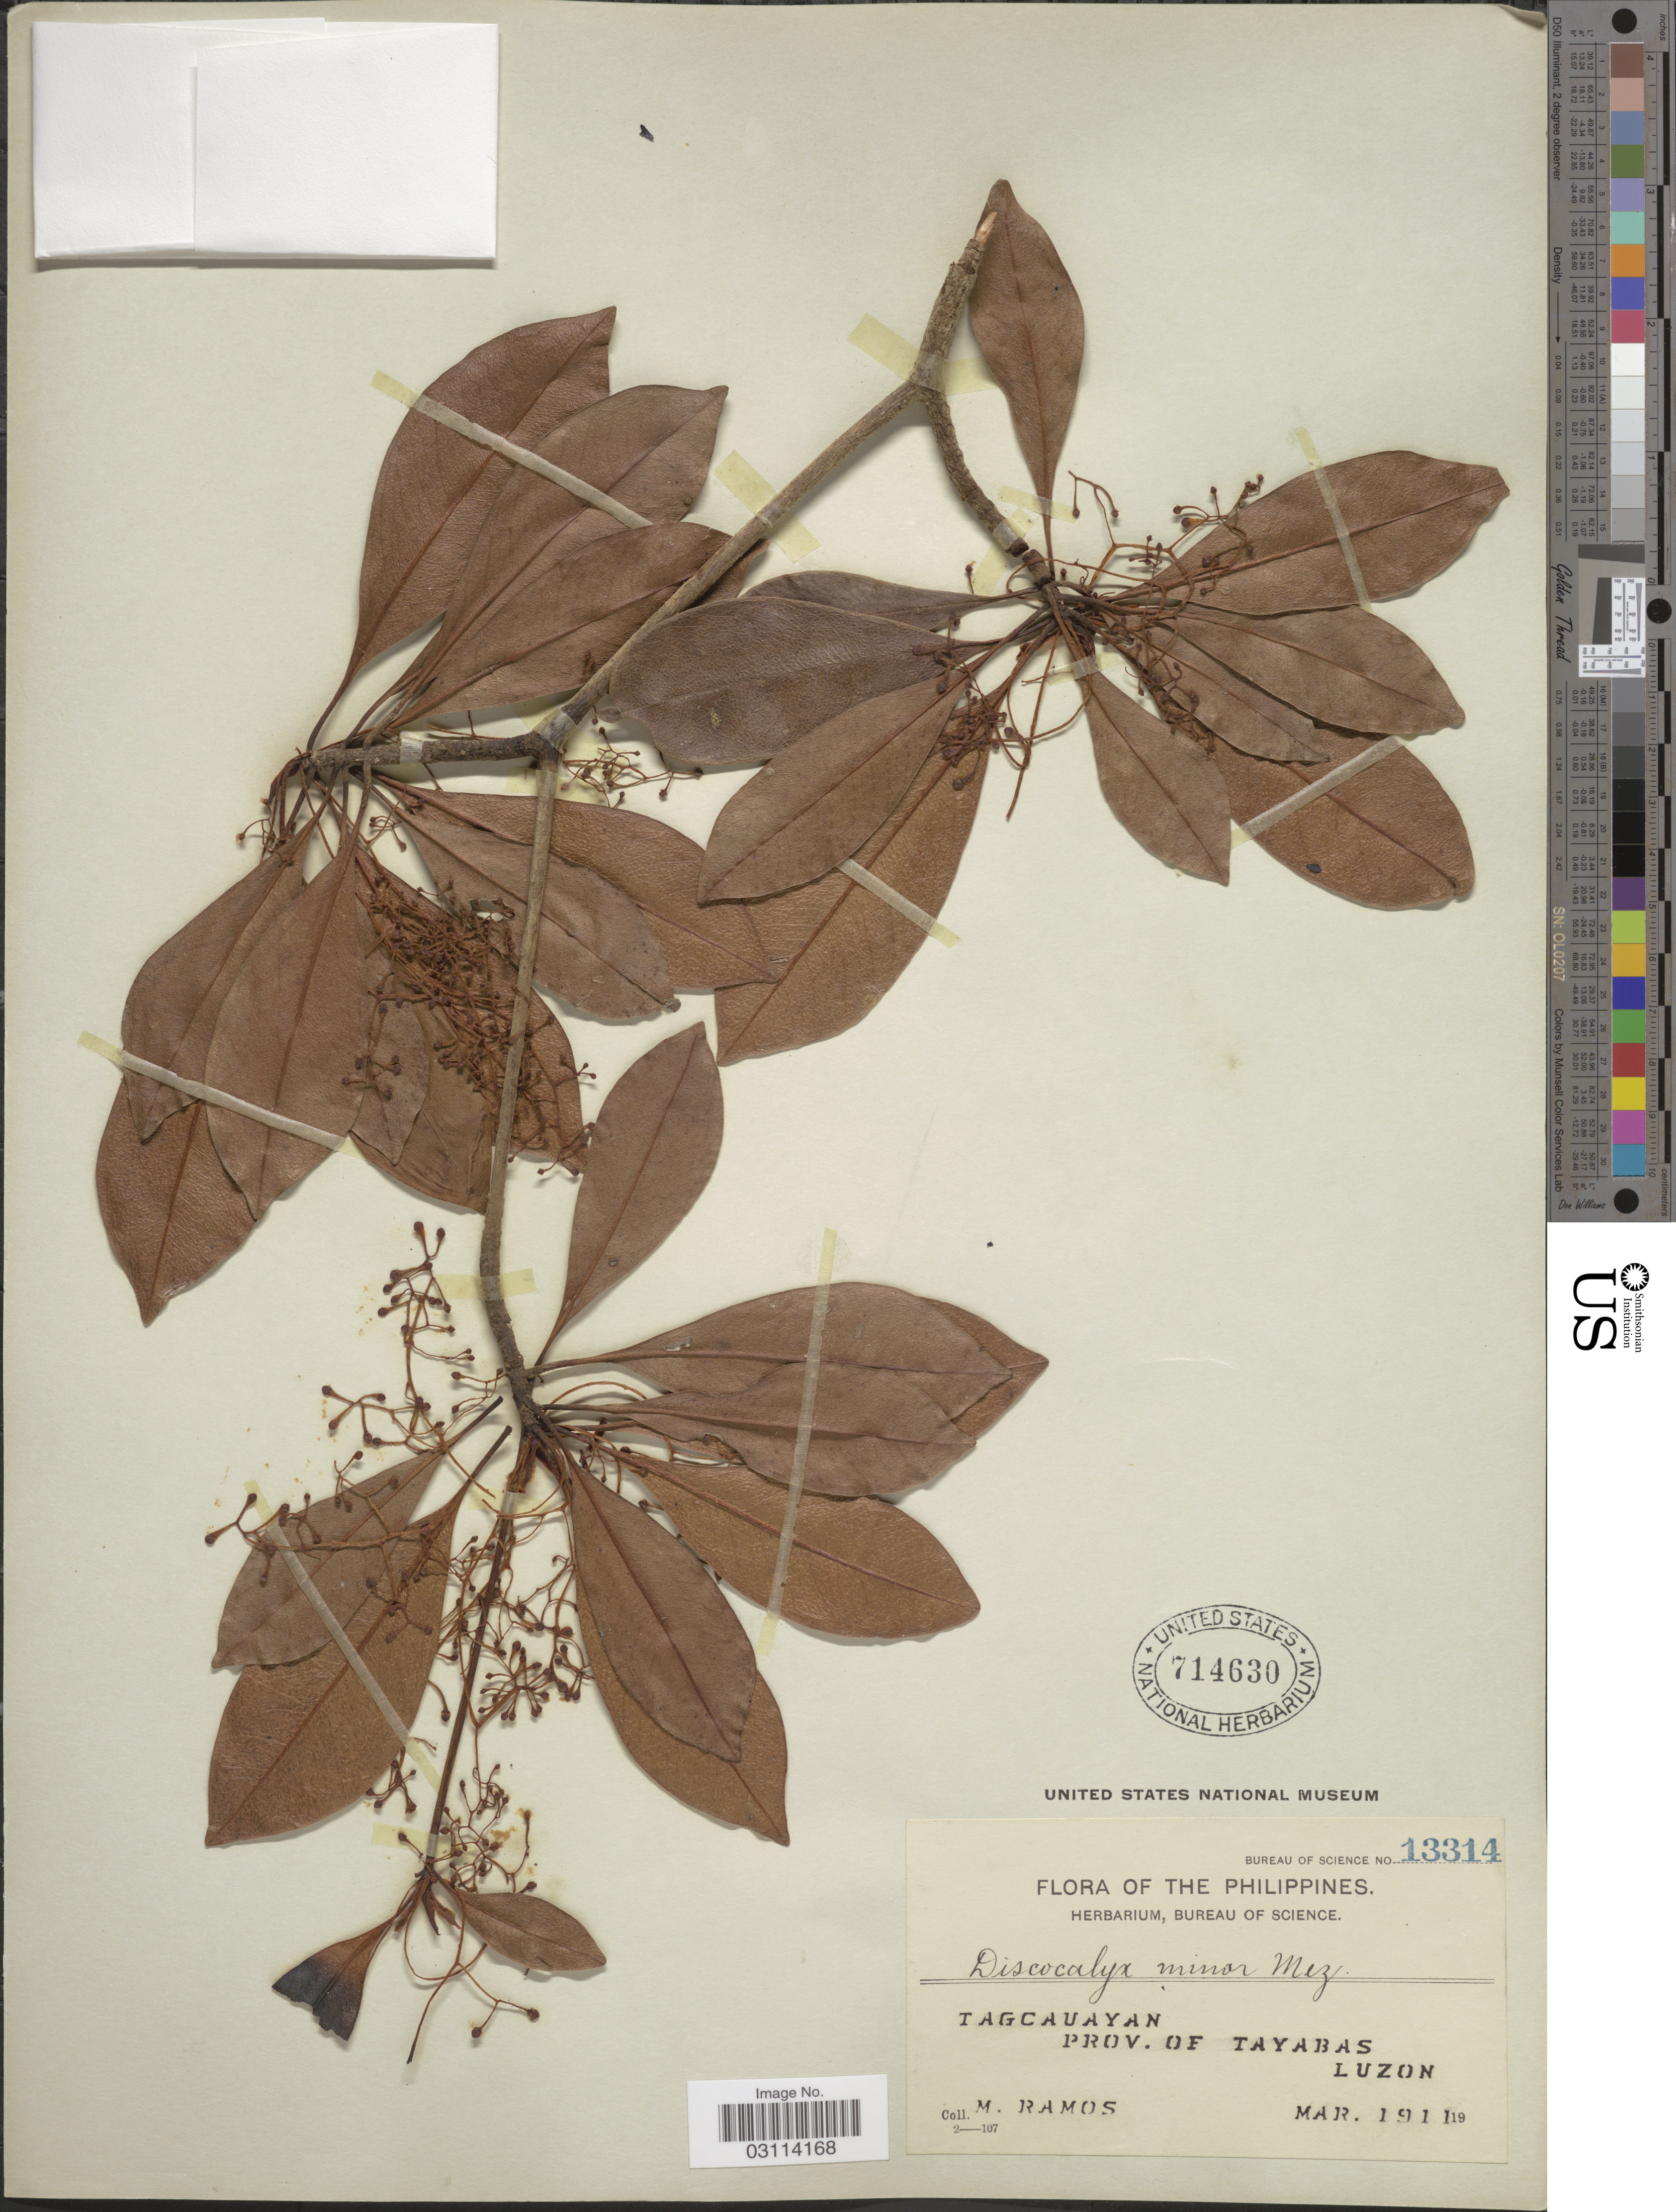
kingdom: Plantae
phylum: Tracheophyta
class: Magnoliopsida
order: Ericales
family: Primulaceae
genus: Discocalyx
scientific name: Discocalyx minor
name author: Mez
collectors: M. Ramos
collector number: Bureau of Science 13314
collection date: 1911-03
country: Philippines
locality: Tagcauayan, Prov. of Tayabas, Luzon.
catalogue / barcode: US 714630